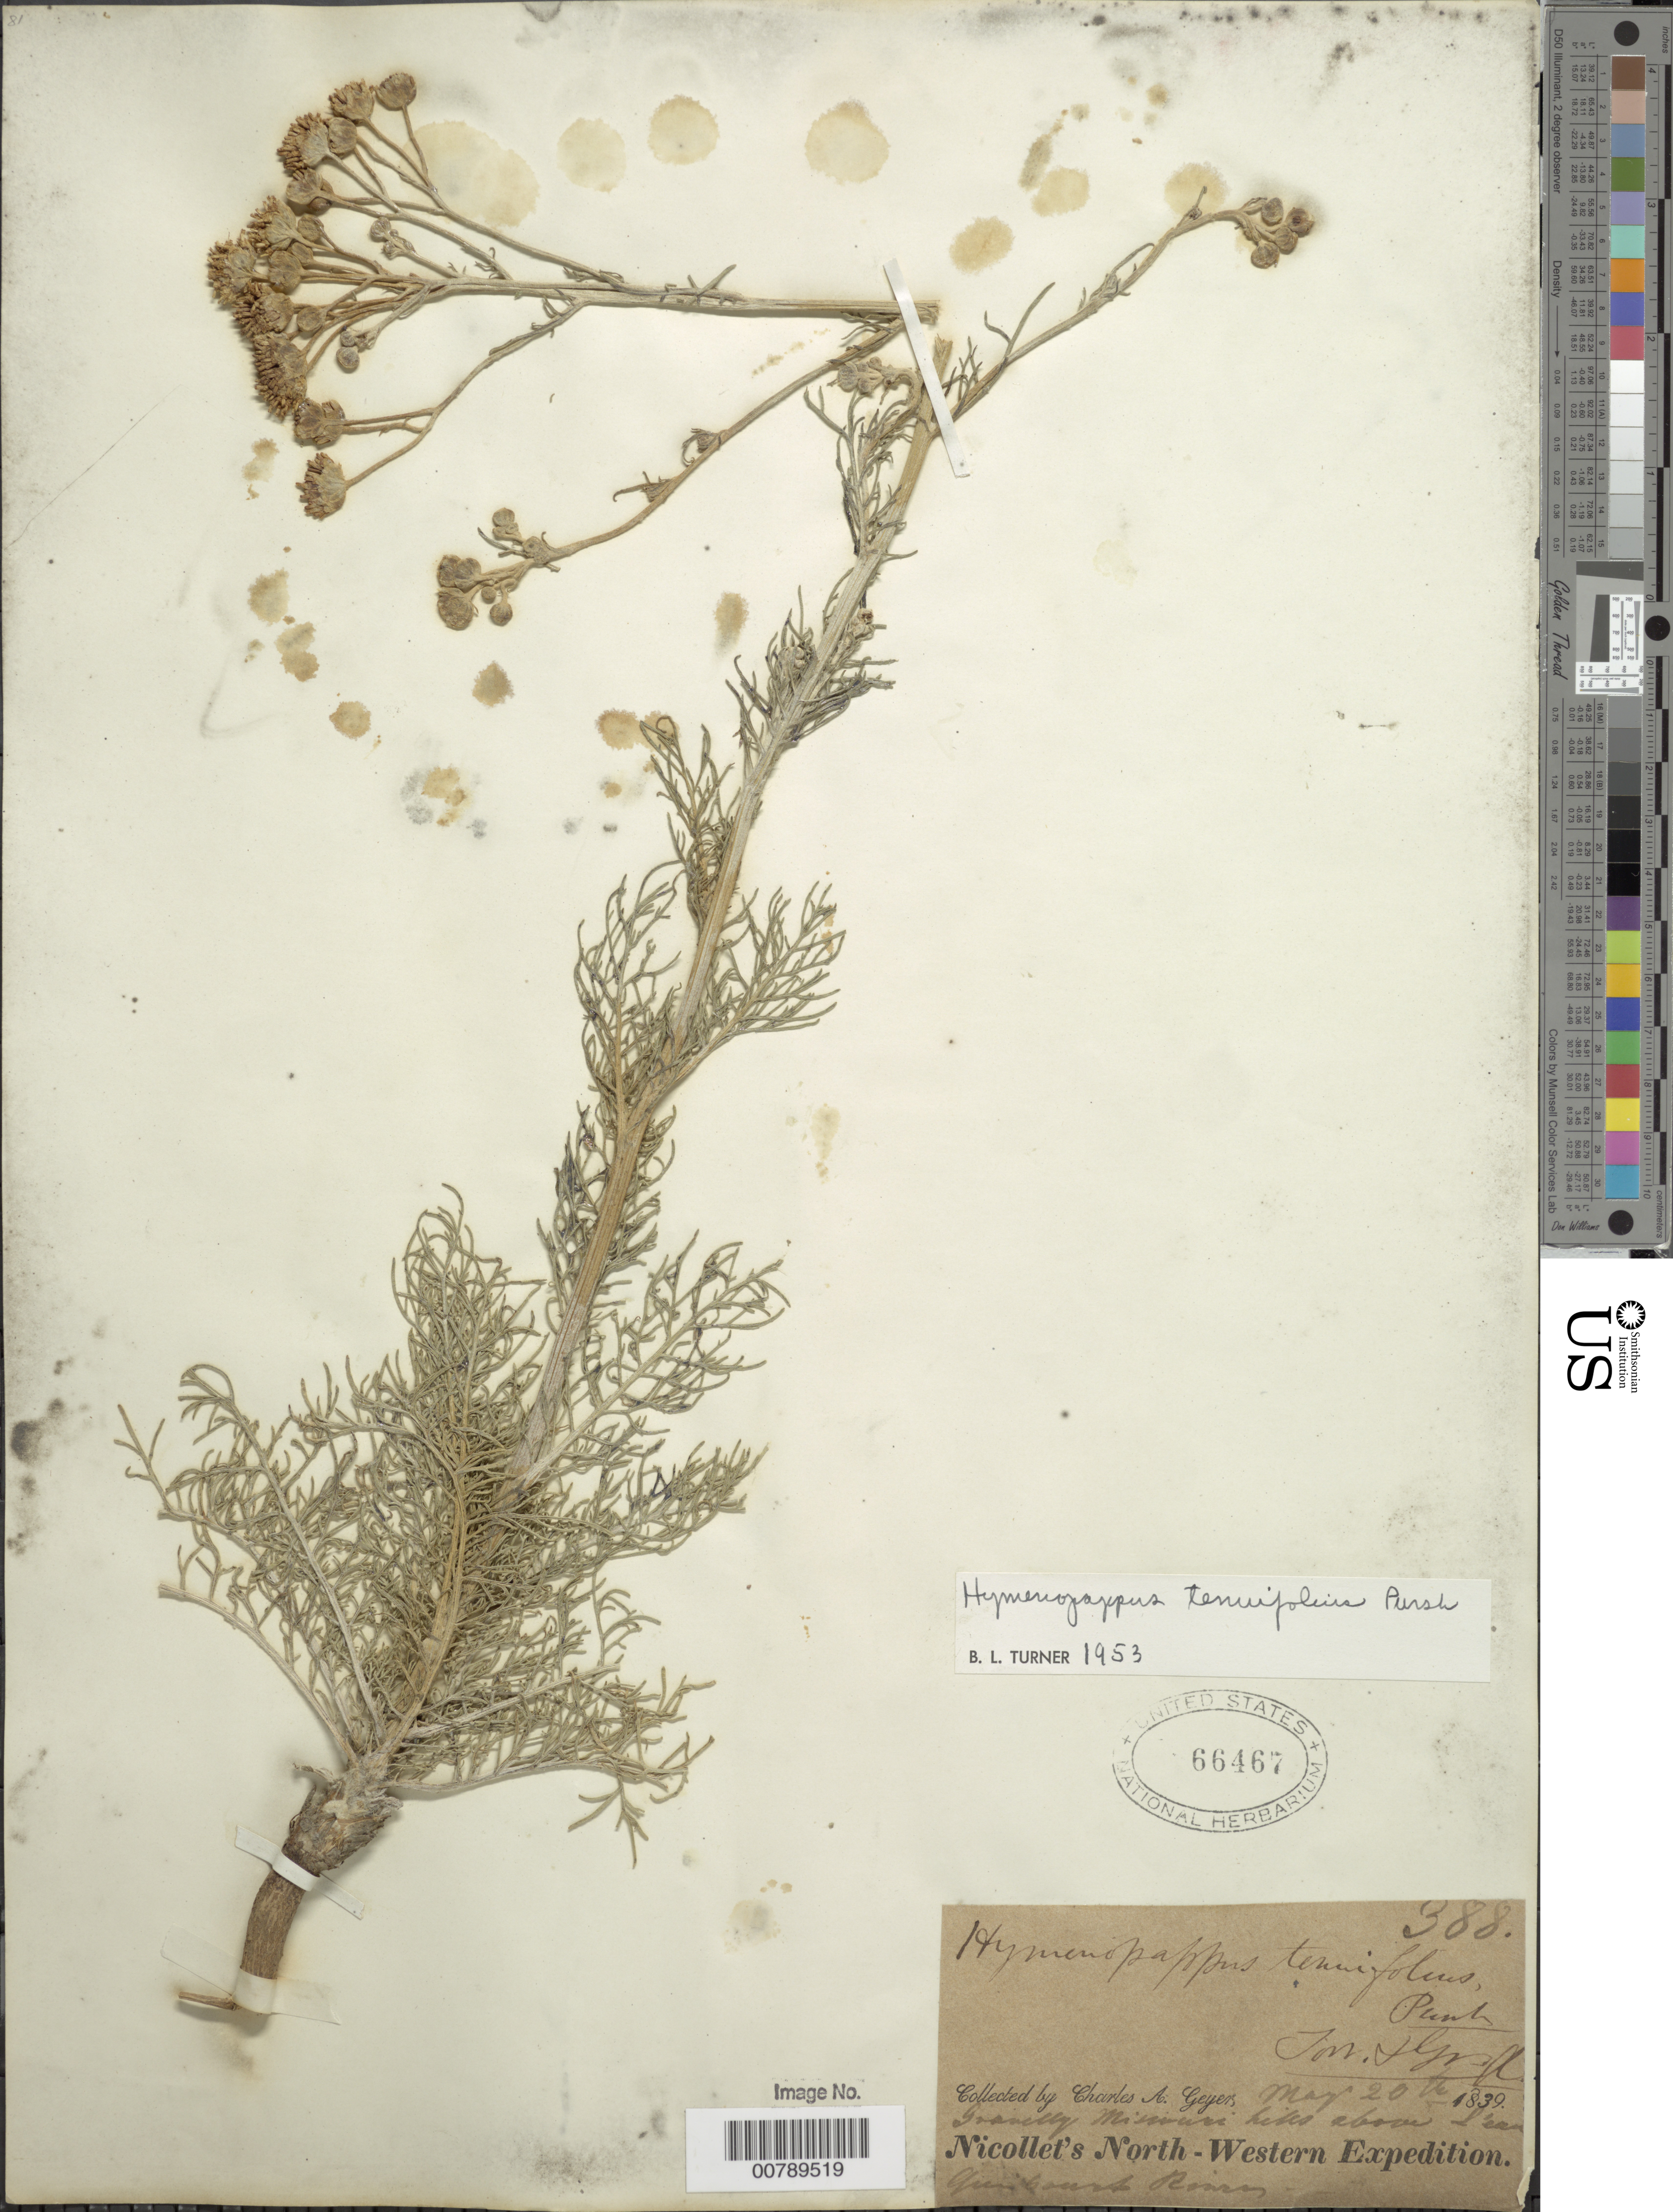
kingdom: Plantae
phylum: Tracheophyta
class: Magnoliopsida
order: Asterales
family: Asteraceae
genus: Hymenopappus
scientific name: Hymenopappus tenuifolius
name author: Pursh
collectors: C. A. Geyer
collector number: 388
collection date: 1839-05-20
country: United States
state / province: Missouri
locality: Gravelly Missouri hills above L'Eau Qui Court River. Nicollet's North Western Expedition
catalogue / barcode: US 66467